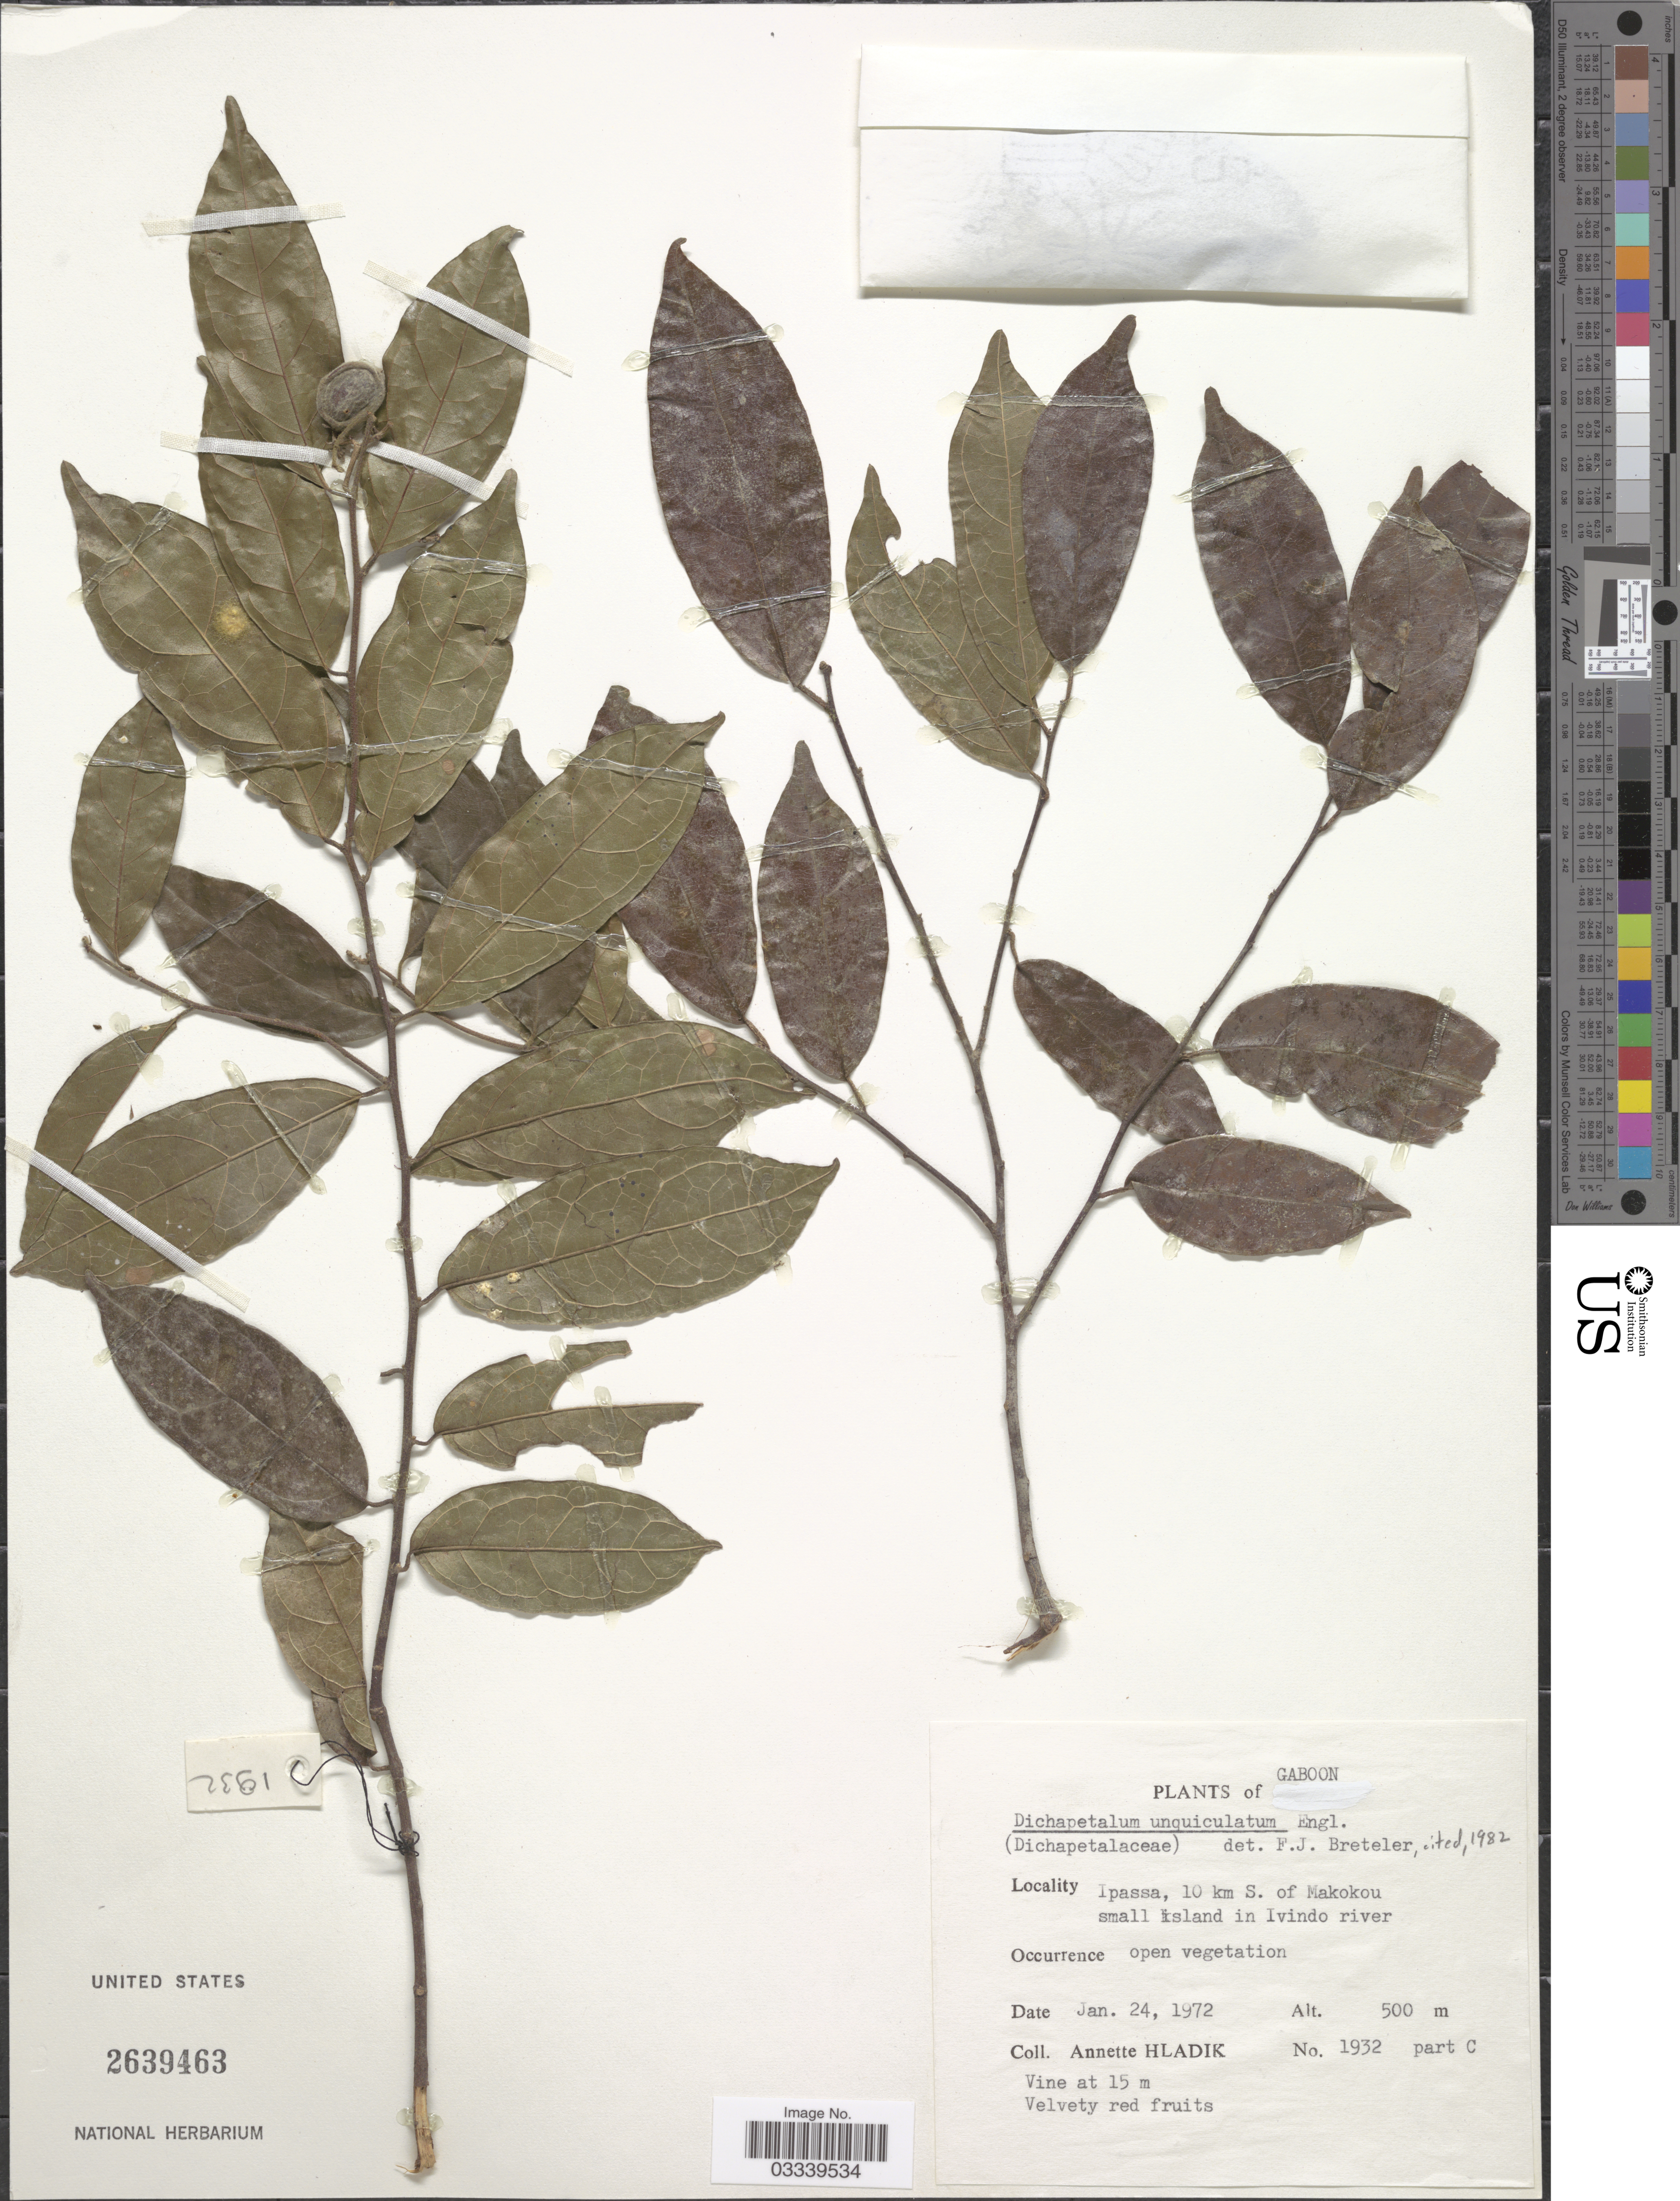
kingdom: Plantae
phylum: Tracheophyta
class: Magnoliopsida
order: Malpighiales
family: Dichapetalaceae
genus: Dichapetalum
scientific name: Dichapetalum unguiculatum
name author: Engl.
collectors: A. Hladik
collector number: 1932 part C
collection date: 1972-01-24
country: Gabon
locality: Gaboon. Ipassa, 10 km S. of Makokou small island in Ivindo river.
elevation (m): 500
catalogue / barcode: US 2639463